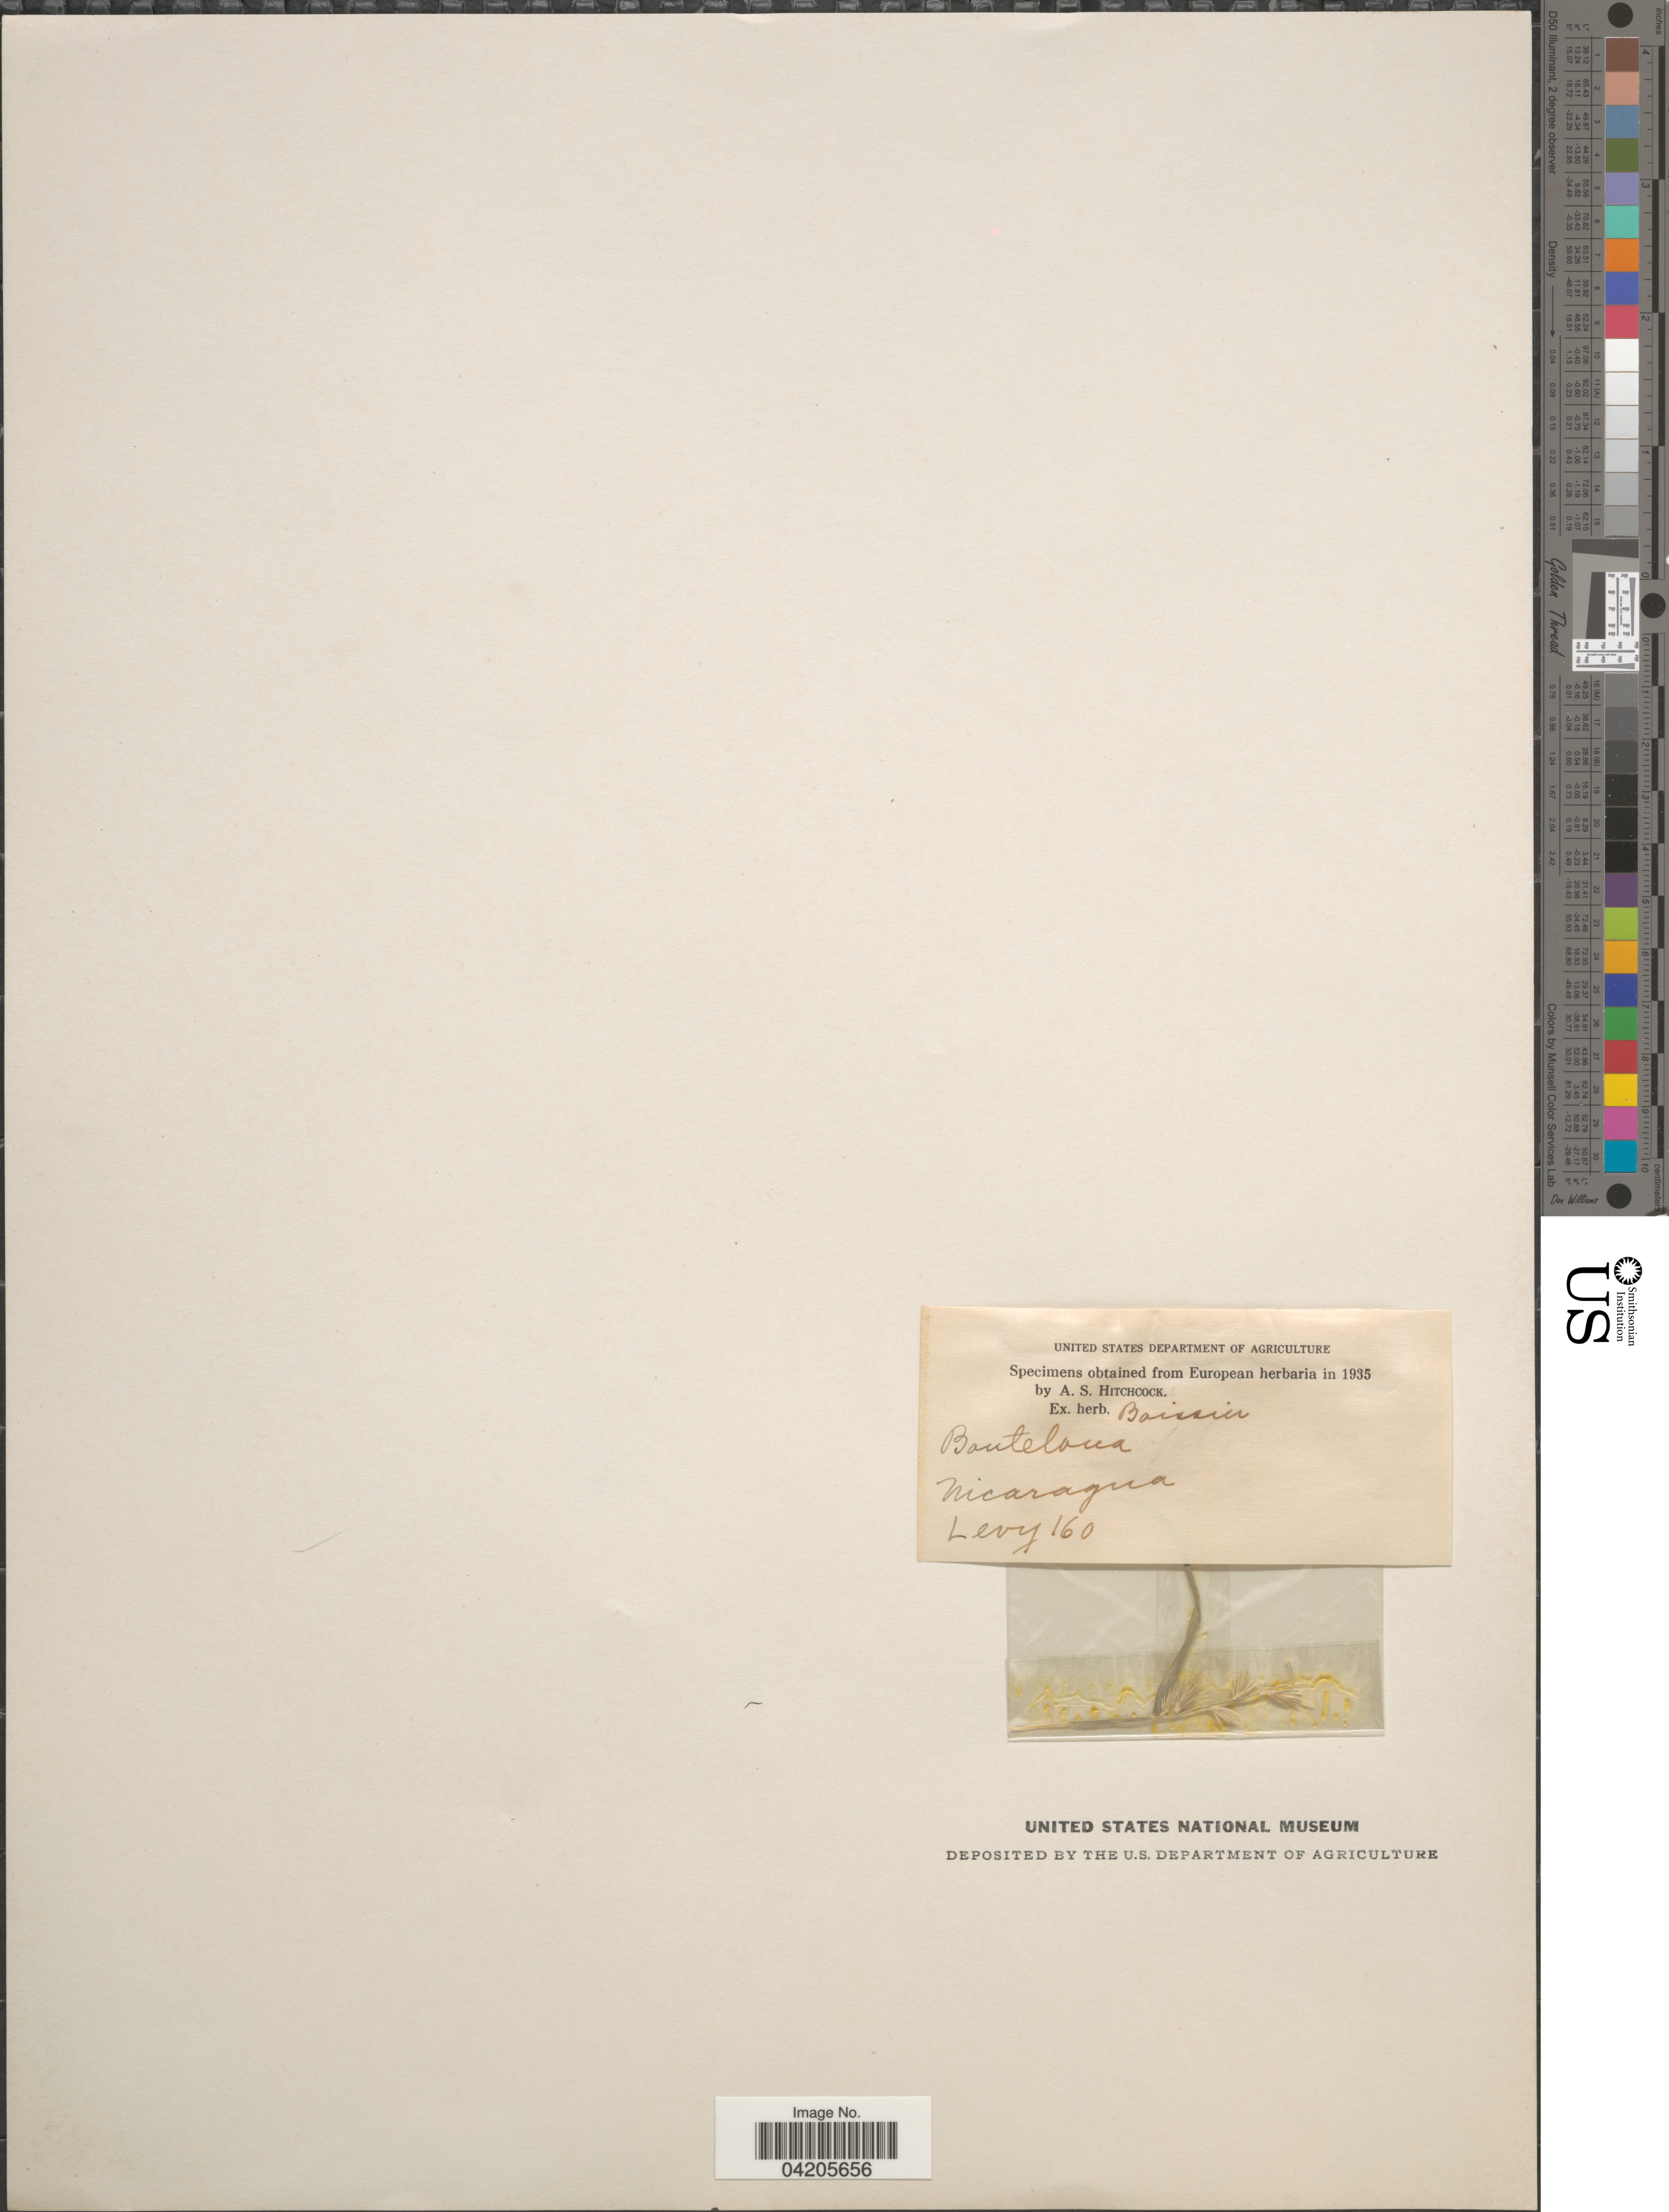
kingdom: Plantae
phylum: Tracheophyta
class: Liliopsida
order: Poales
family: Poaceae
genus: Bouteloua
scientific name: Bouteloua sp.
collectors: -. Levy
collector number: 160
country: Nicaragua